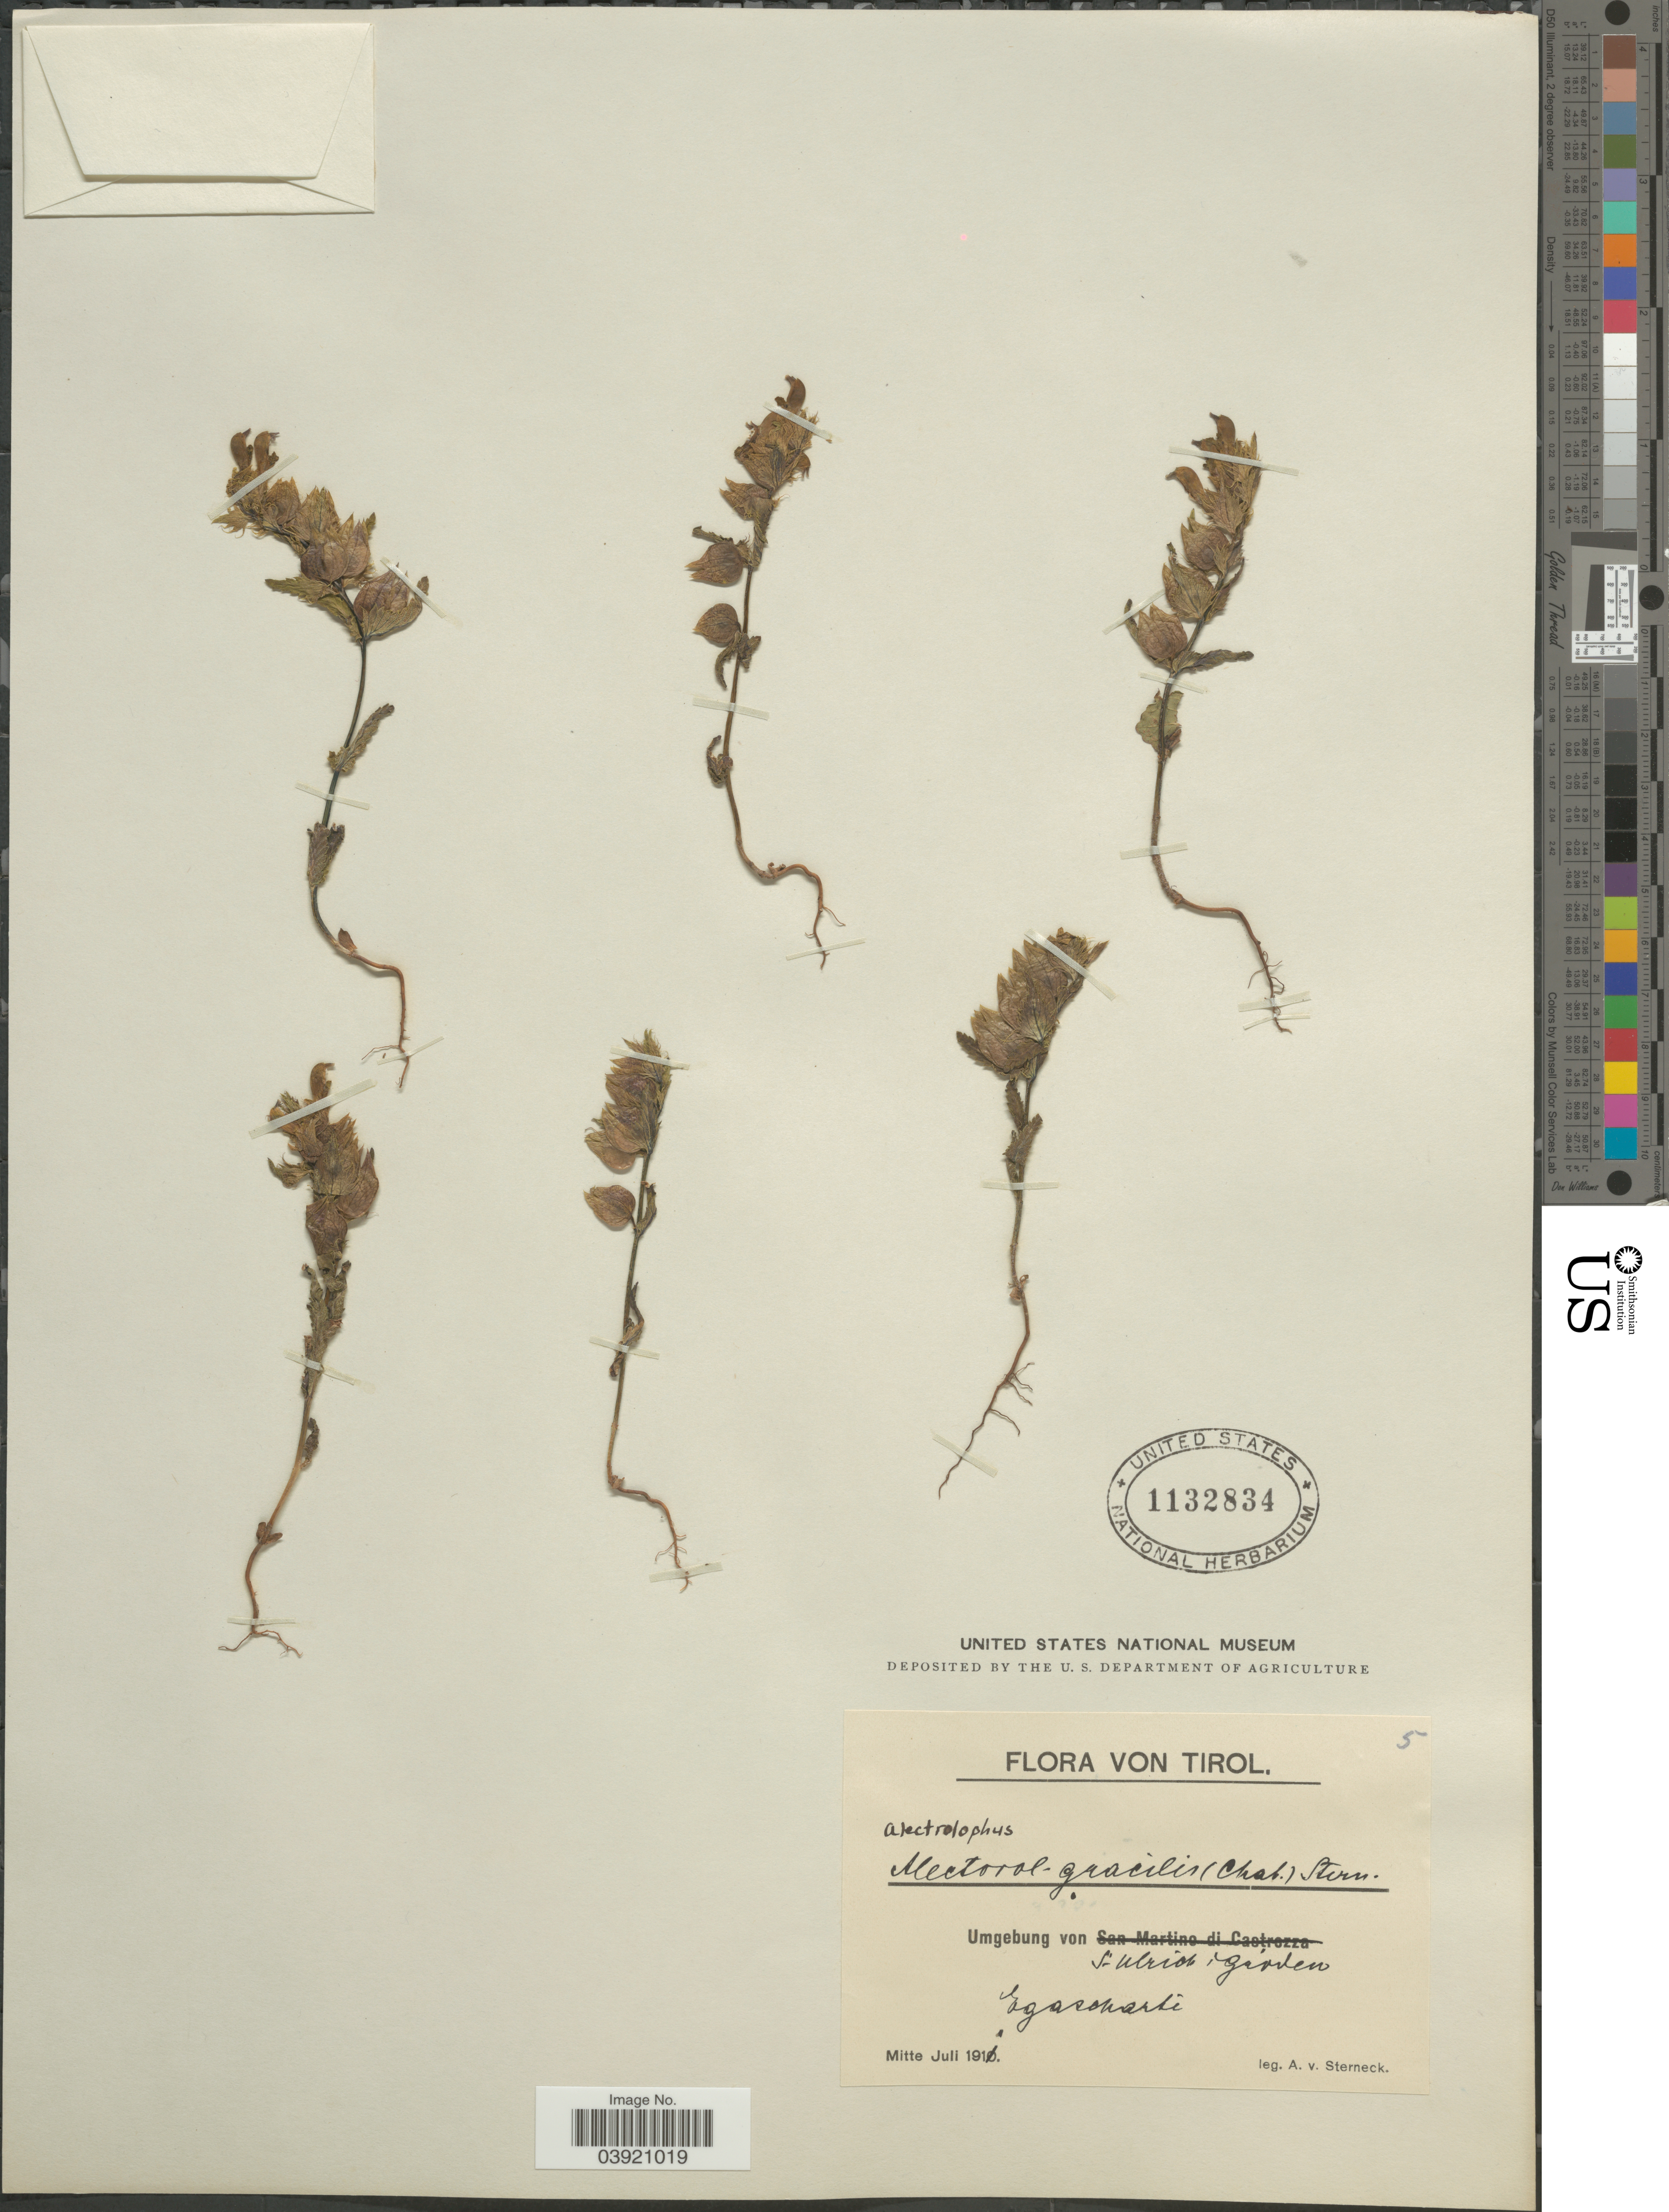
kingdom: Plantae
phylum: Tracheophyta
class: Magnoliopsida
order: Lamiales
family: Orobanchaceae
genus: Rhinanthus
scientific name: Rhinanthus gracilis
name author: Schur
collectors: A. Sterneck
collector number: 5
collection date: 1911-07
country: Austria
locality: Tirol. Umgebung von St. ulrich garden. Egasonarti. [interpreted]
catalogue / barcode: US 1132834